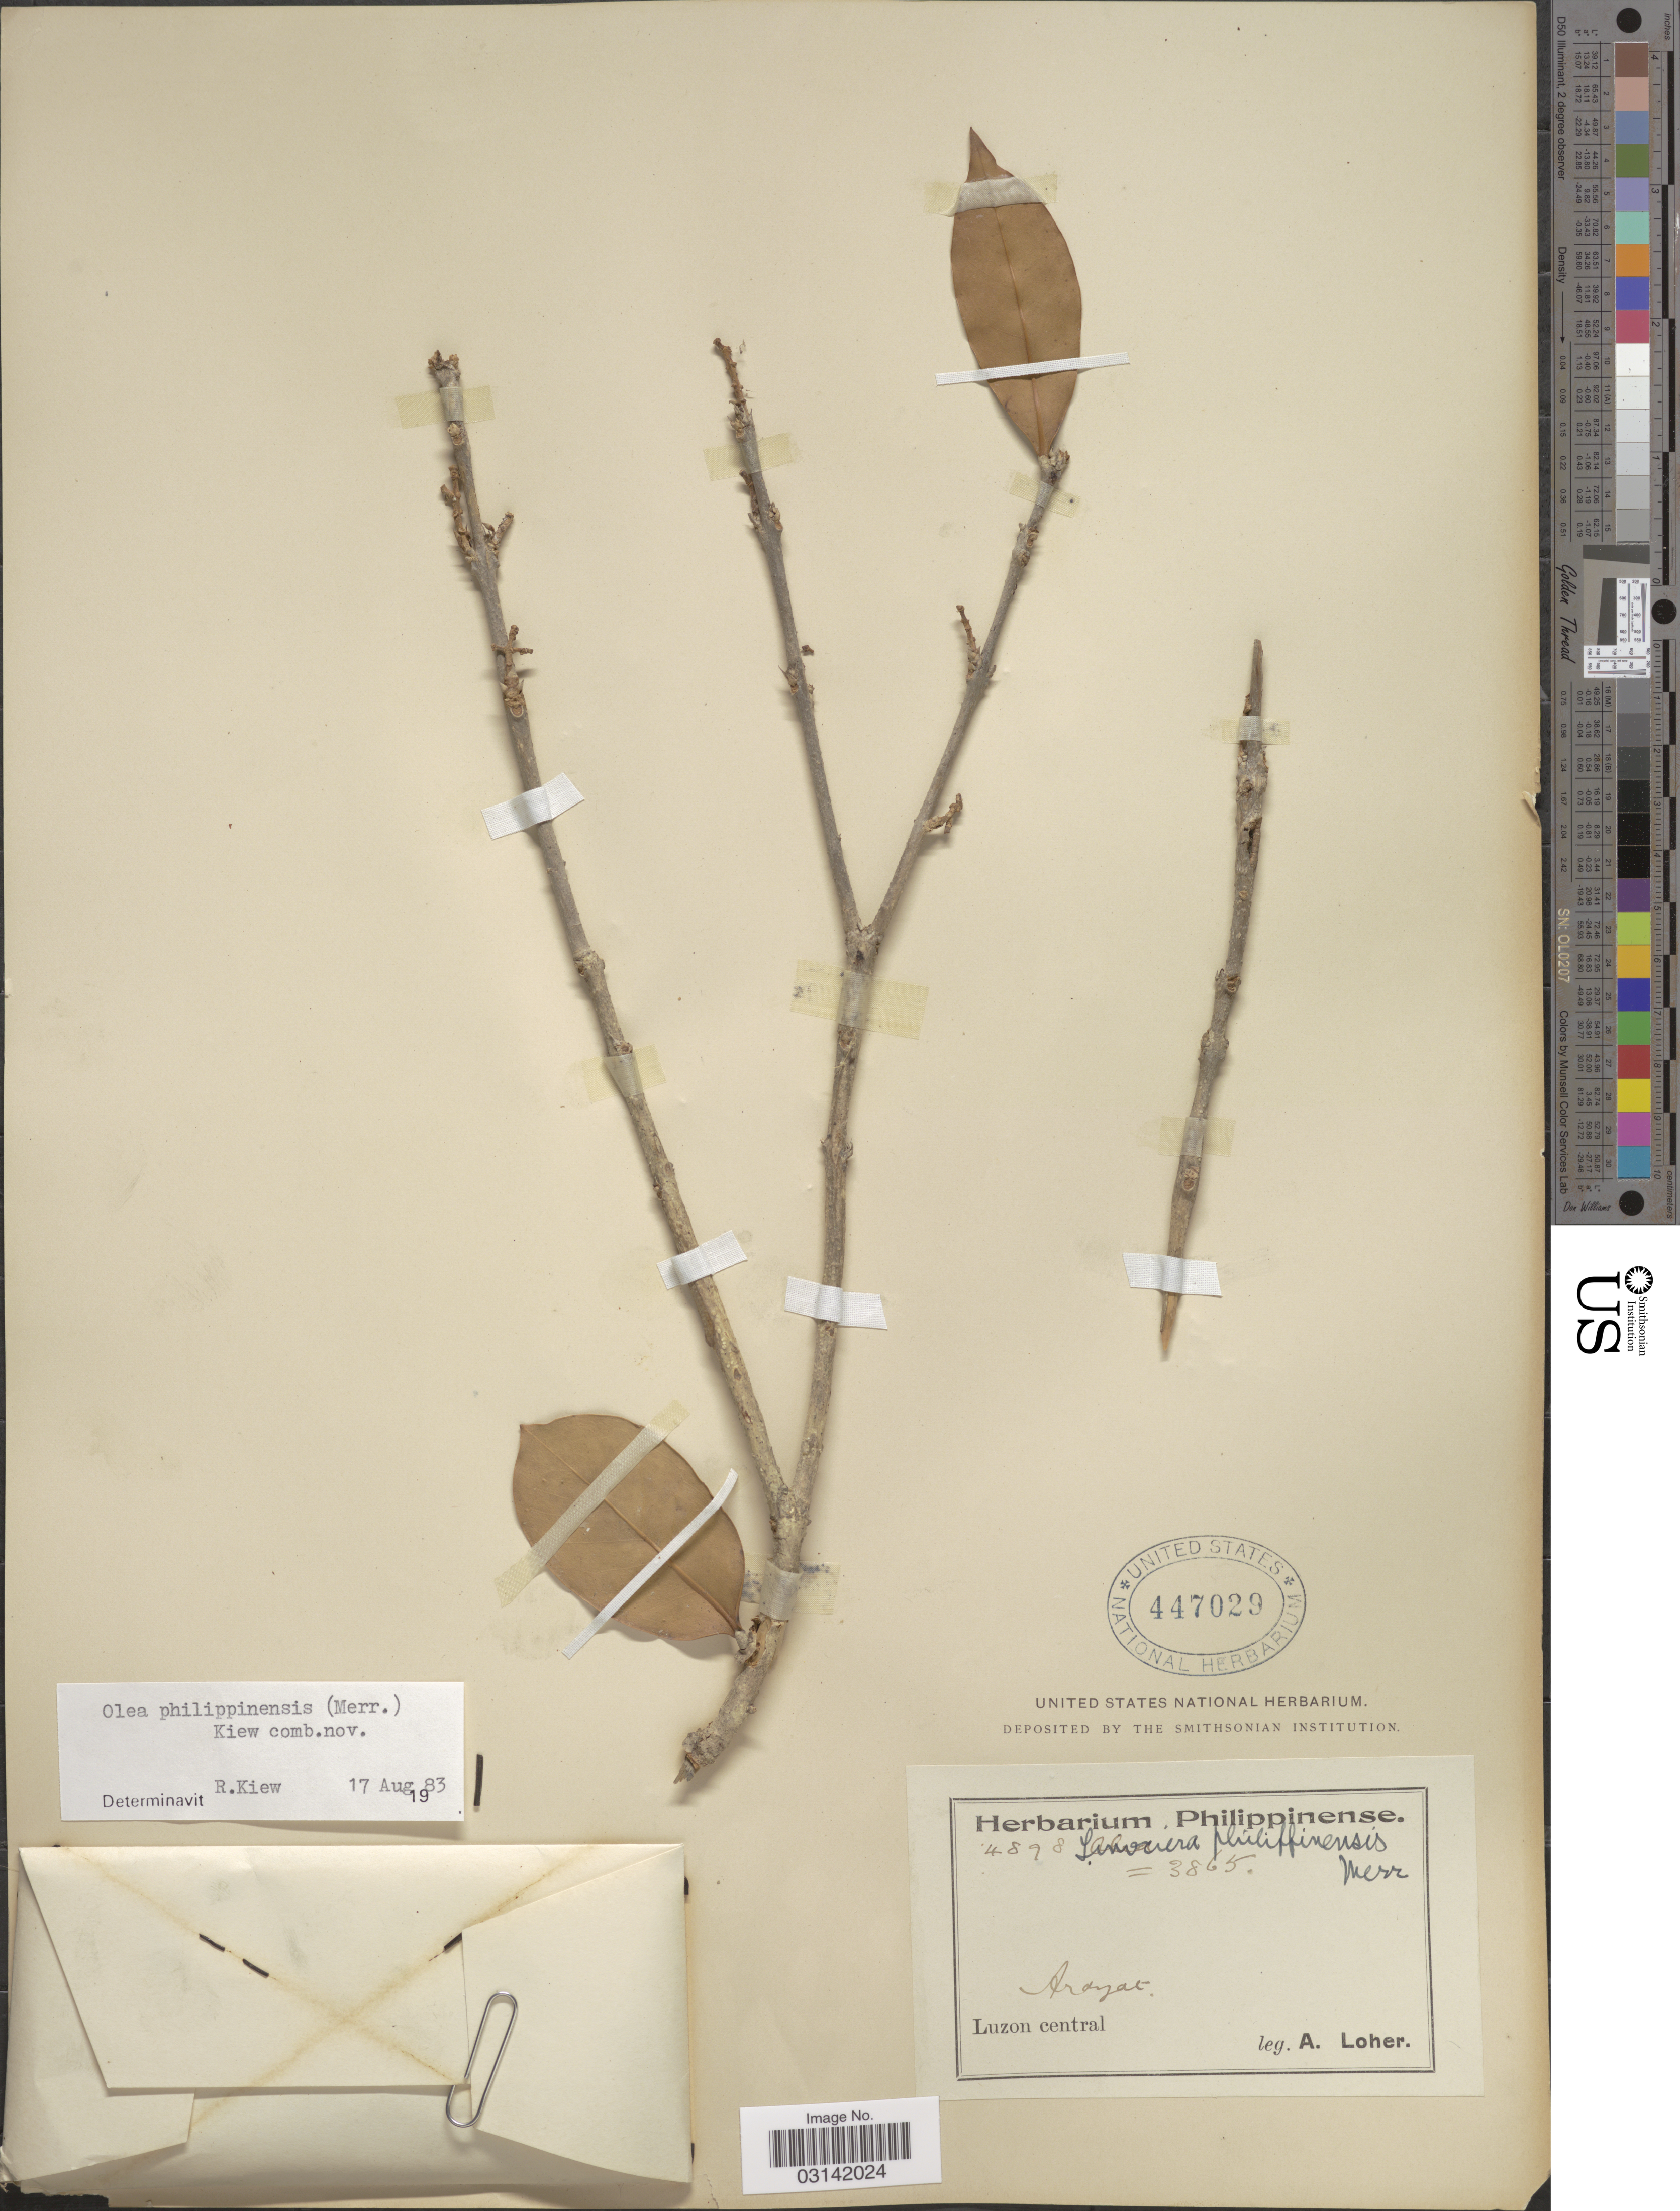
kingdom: Plantae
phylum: Tracheophyta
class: Magnoliopsida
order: Lamiales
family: Oleaceae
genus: Tetrapilus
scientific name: Tetrapilus borneensis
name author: (Boerl.) de Juana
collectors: A. Loher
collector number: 4898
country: Philippines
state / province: Central Luzon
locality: Aragat, Luzon central.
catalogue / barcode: US 447029